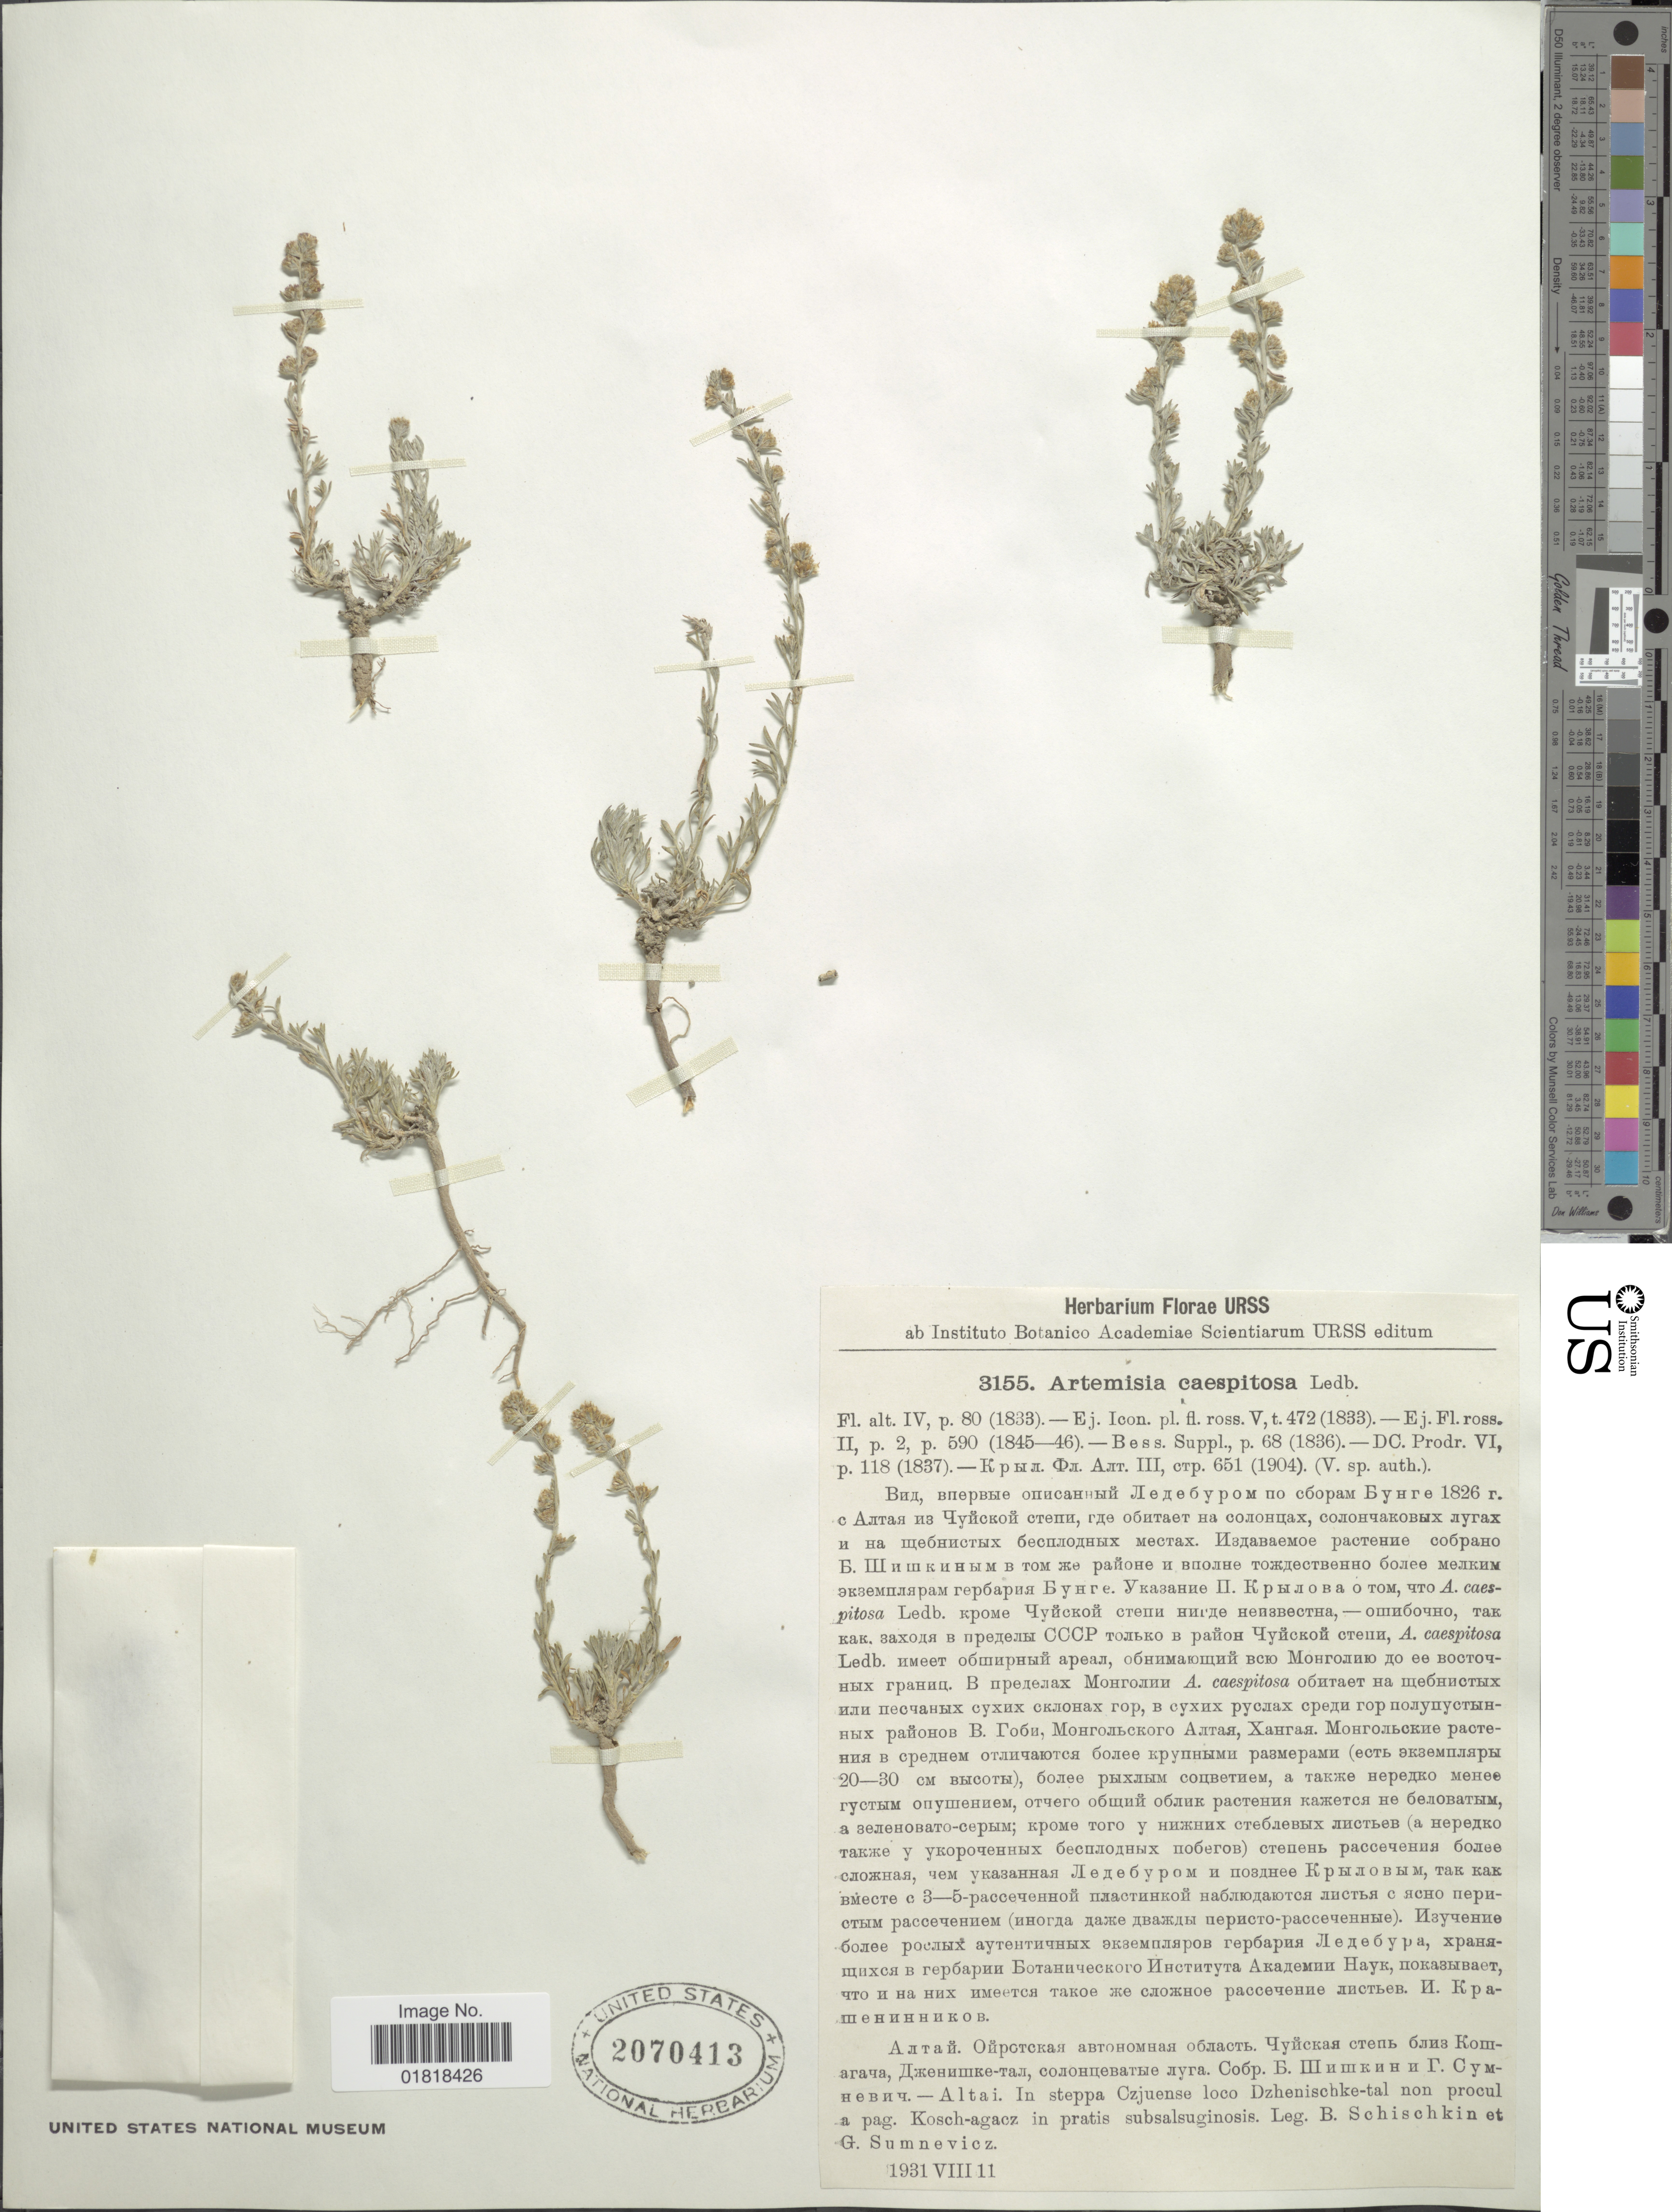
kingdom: Plantae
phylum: Tracheophyta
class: Magnoliopsida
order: Asterales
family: Asteraceae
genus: Artemisia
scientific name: Artemisia caespitosa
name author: Ledeb.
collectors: B. K. Schischkin & G. Sumnevicz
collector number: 3155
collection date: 1931-08-11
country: Russian Federation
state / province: Altai Republic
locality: Altai, in steppa Czuense loco Dzhenische-tal non procul a pag. Kosch-agacz in pratis subsalsuginosis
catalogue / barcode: US 2070413